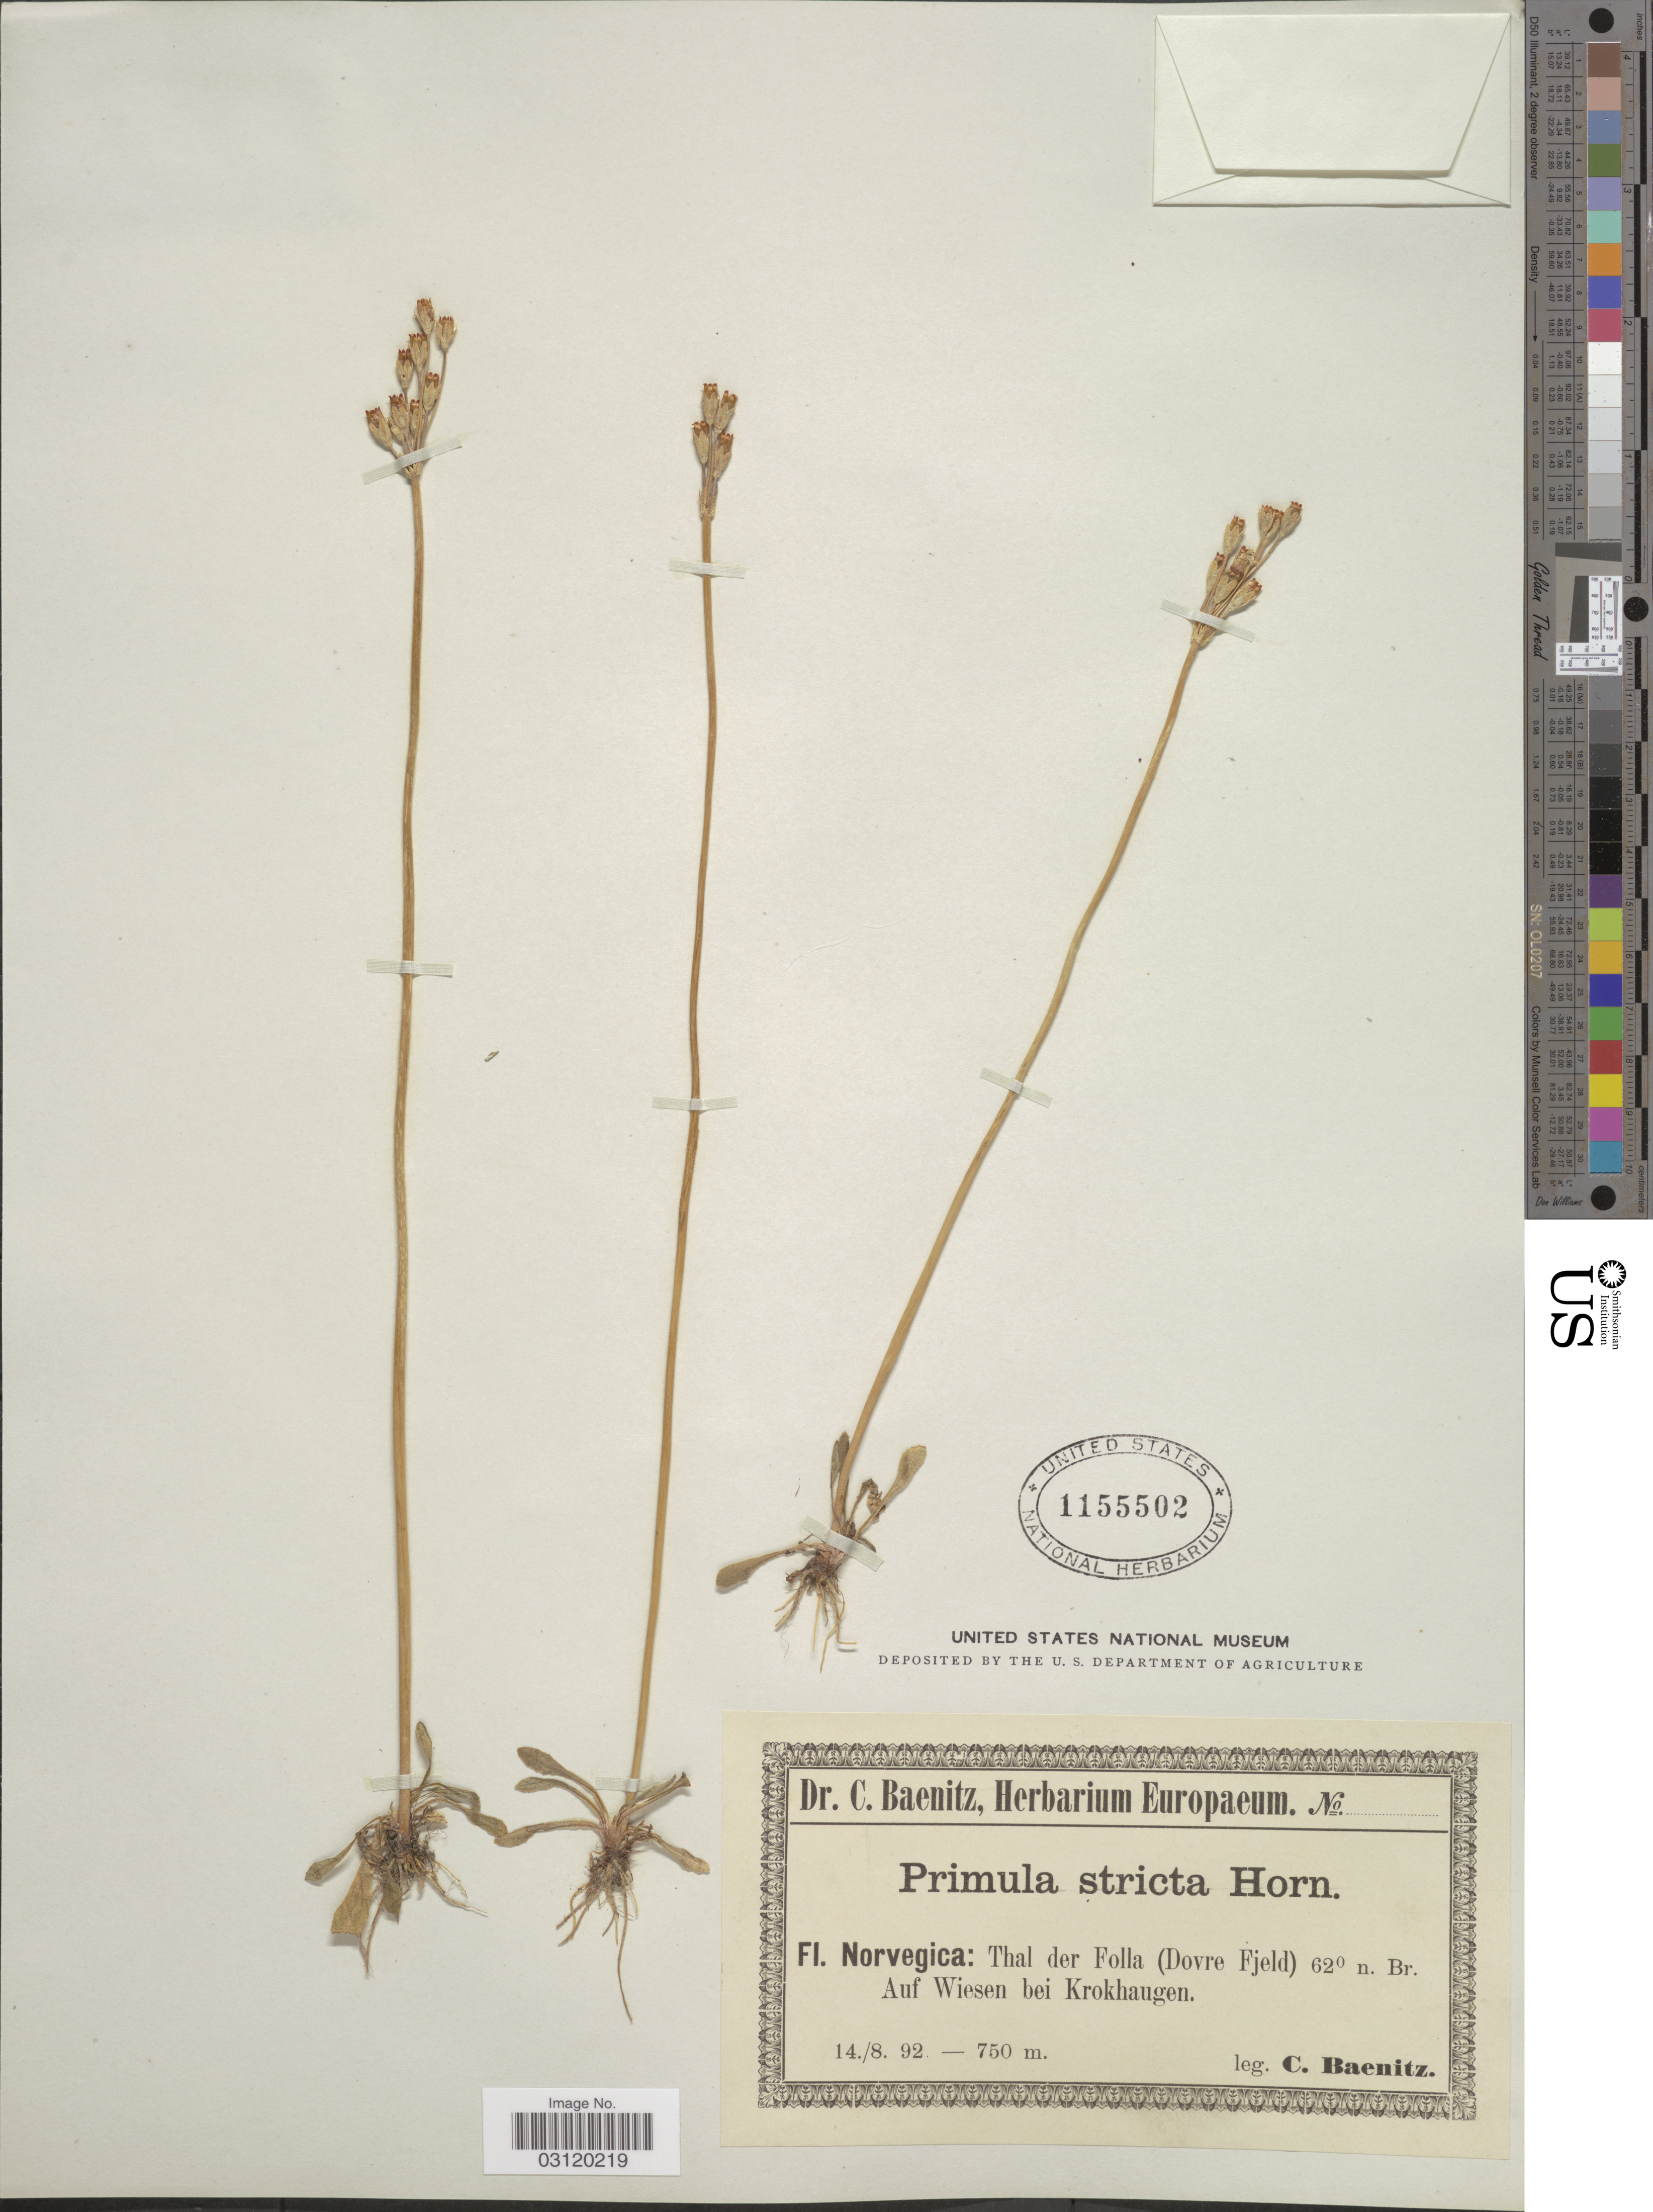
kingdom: Plantae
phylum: Tracheophyta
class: Magnoliopsida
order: Ericales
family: Primulaceae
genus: Primula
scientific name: Primula stricta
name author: Hornem.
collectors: C. G. Baenitz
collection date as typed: Transcribed d/m/y: 14/8/92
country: Norway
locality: Fl. Norvegica: Thal der Folla (Dovre Fjeld), Auf Wiesen bei Krokhaugen.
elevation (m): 750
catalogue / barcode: US 1155502